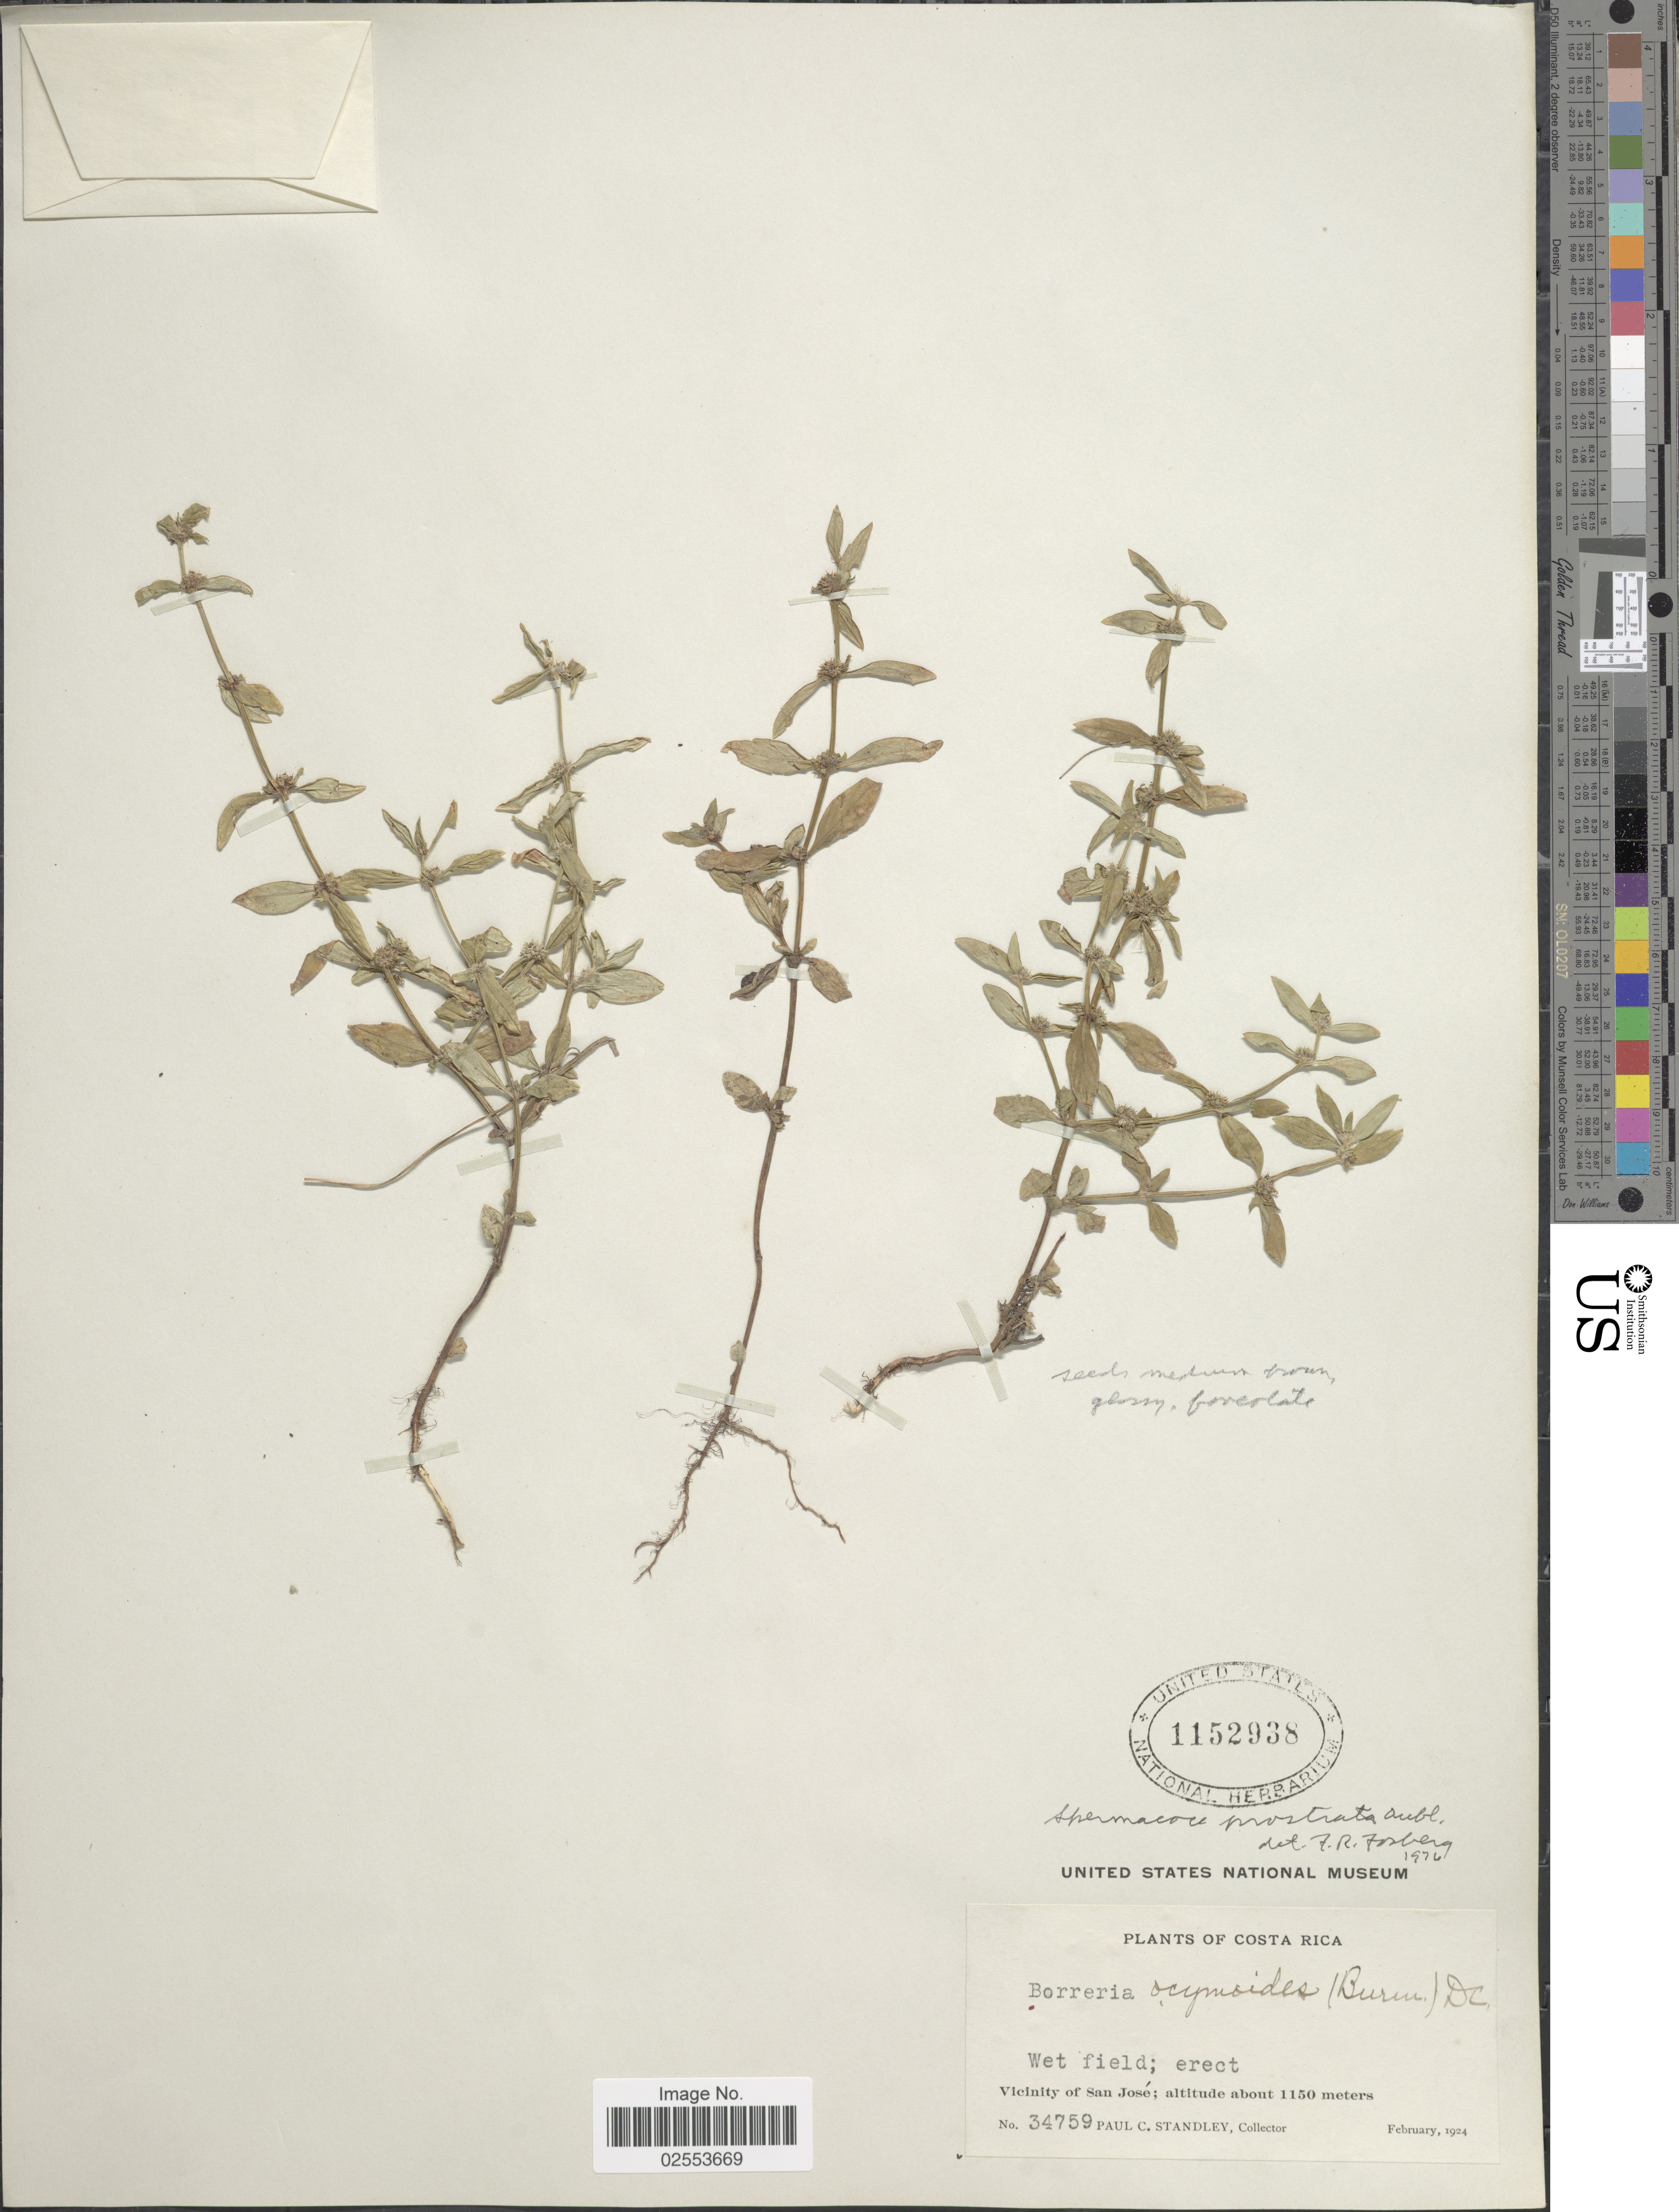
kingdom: Plantae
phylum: Tracheophyta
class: Magnoliopsida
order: Gentianales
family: Rubiaceae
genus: Spermacoce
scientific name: Spermacoce prostrata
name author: Aubl.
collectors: P. C. Standley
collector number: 34759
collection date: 1924-02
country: Costa Rica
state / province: San José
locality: Wet field, Vicinity of San Jose.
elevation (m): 1150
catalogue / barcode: US 1152938